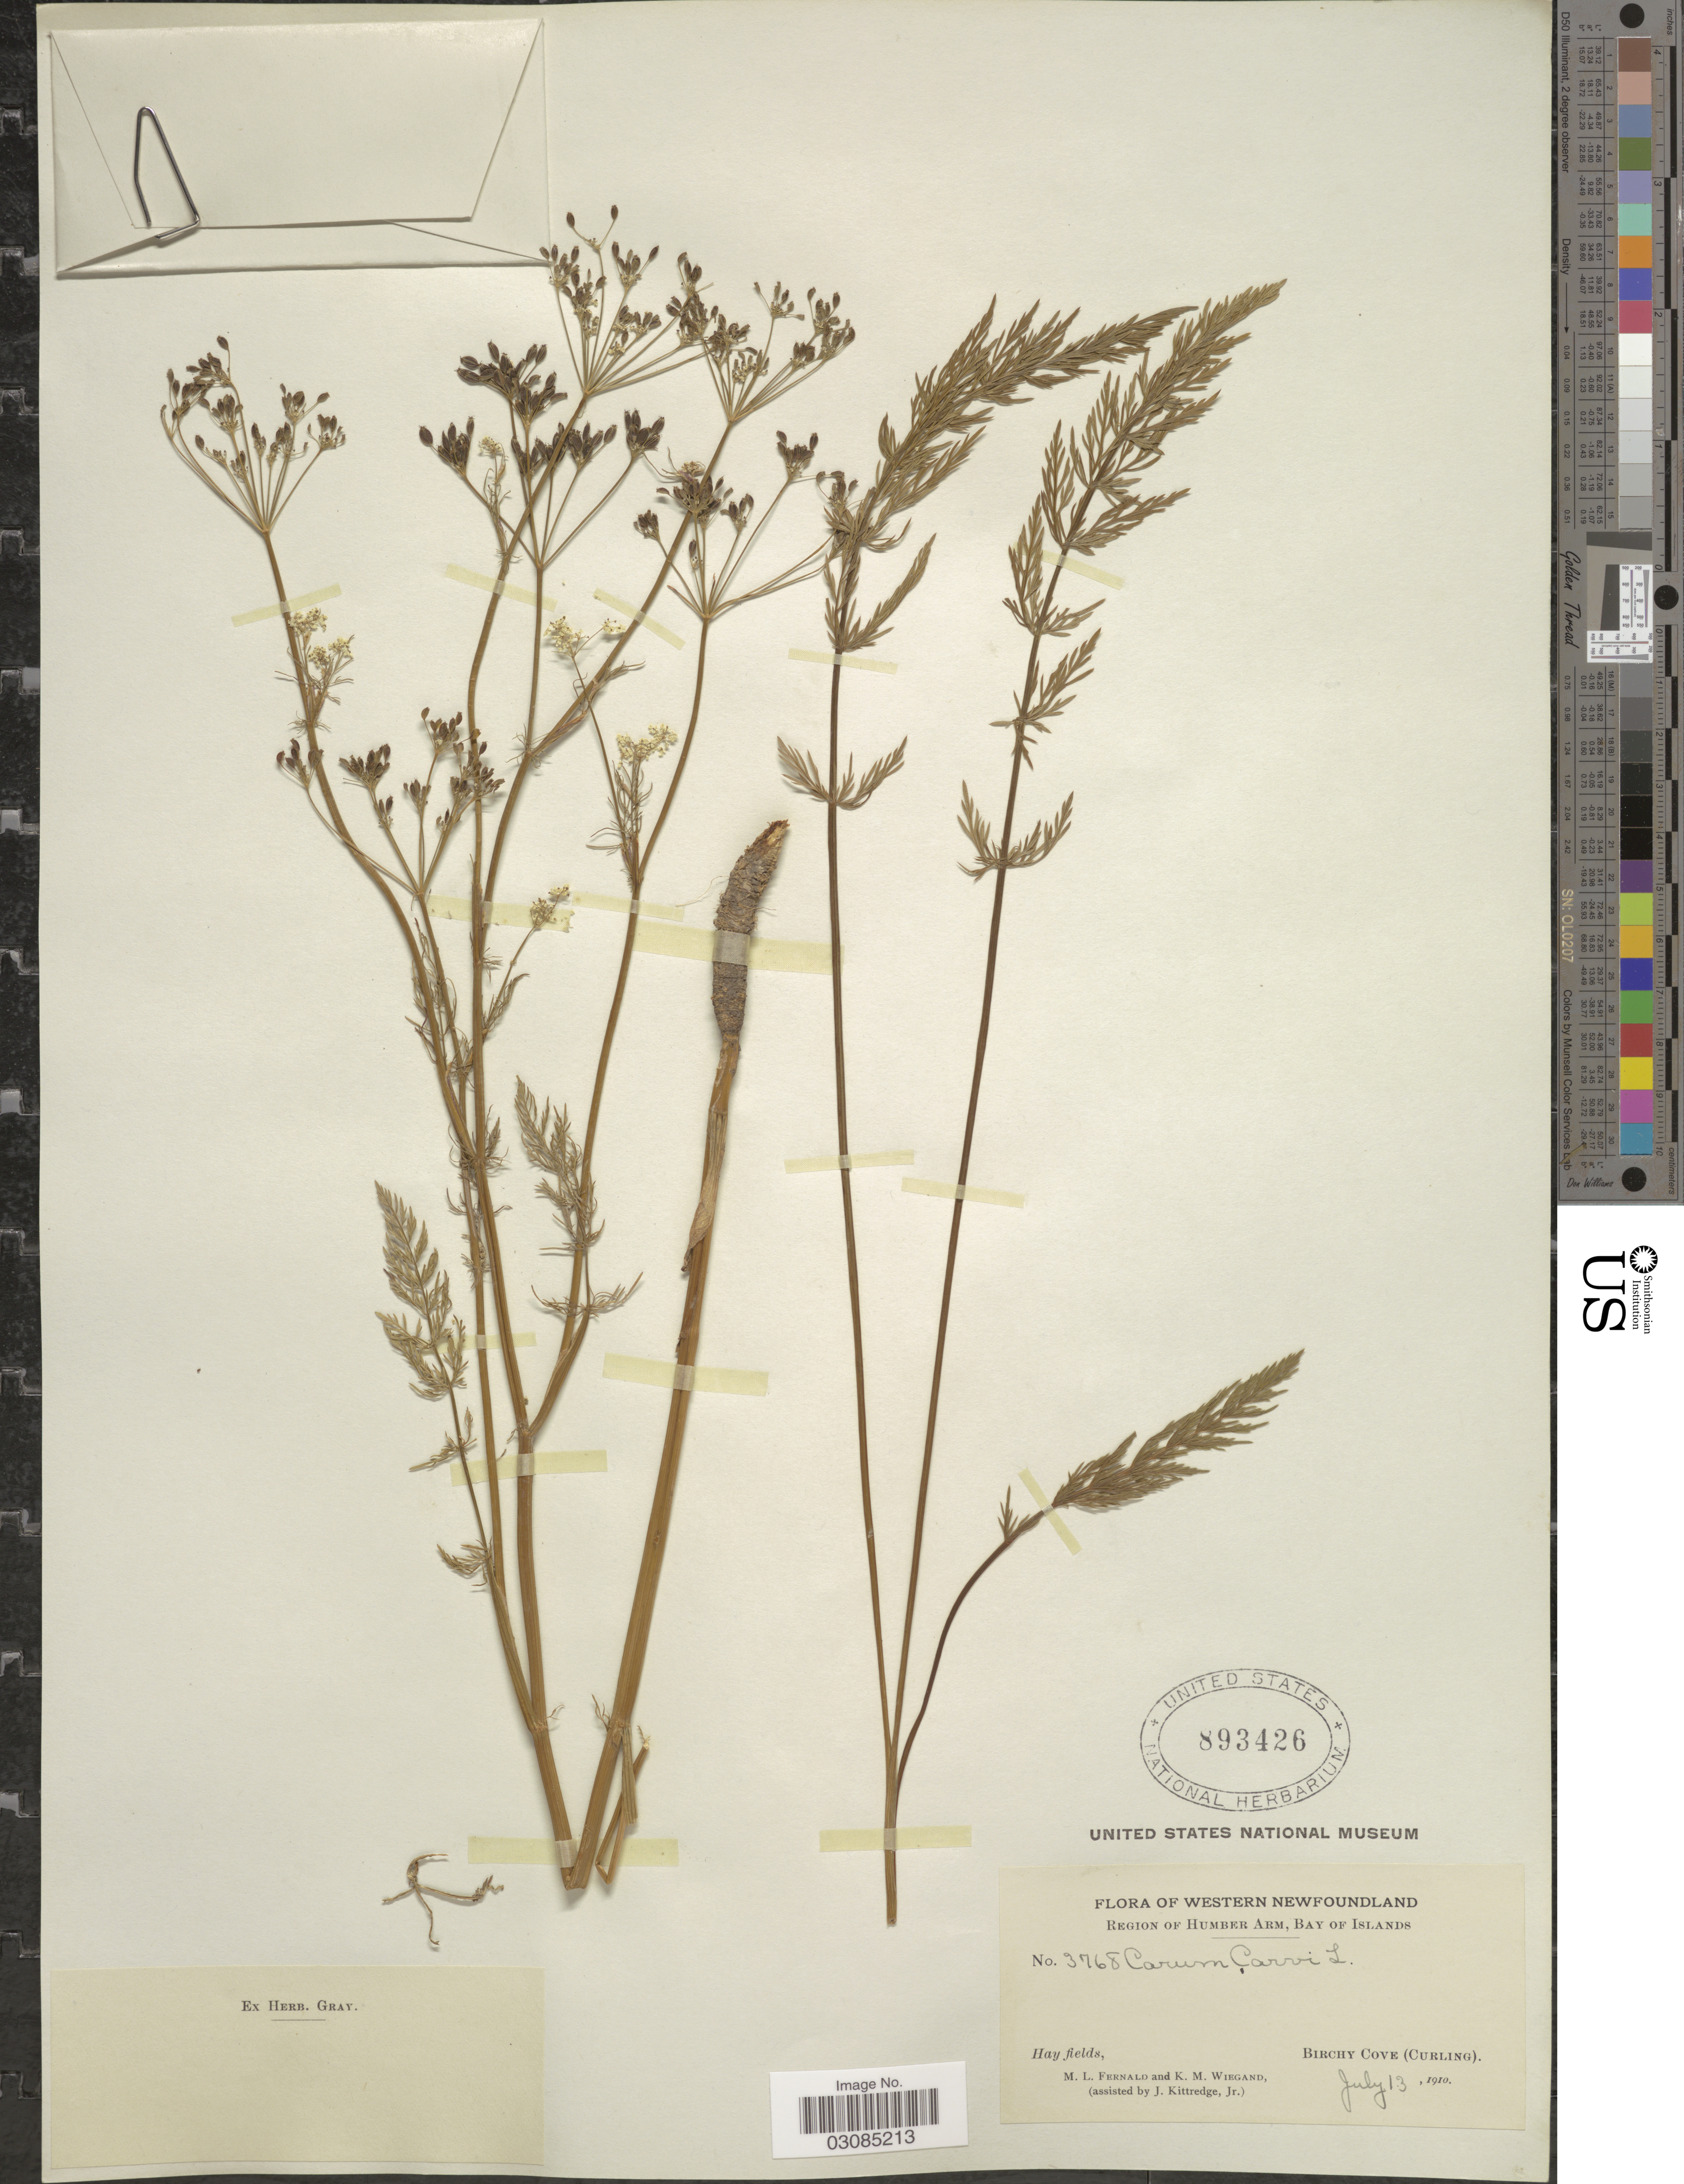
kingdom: Plantae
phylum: Tracheophyta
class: Magnoliopsida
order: Apiales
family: Apiaceae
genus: Carum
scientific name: Carum carvi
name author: L.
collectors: M. L. Fernald, K. M. Wiegand & J. Kittredge Jr.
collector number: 3768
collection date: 1910-07-13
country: Canada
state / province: Newfoundland and Labrador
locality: Western Newfoundland. Region of Humber Arm, Bay of Islands. Hay fields, Birchy Cove (Curling).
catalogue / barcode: US 893426